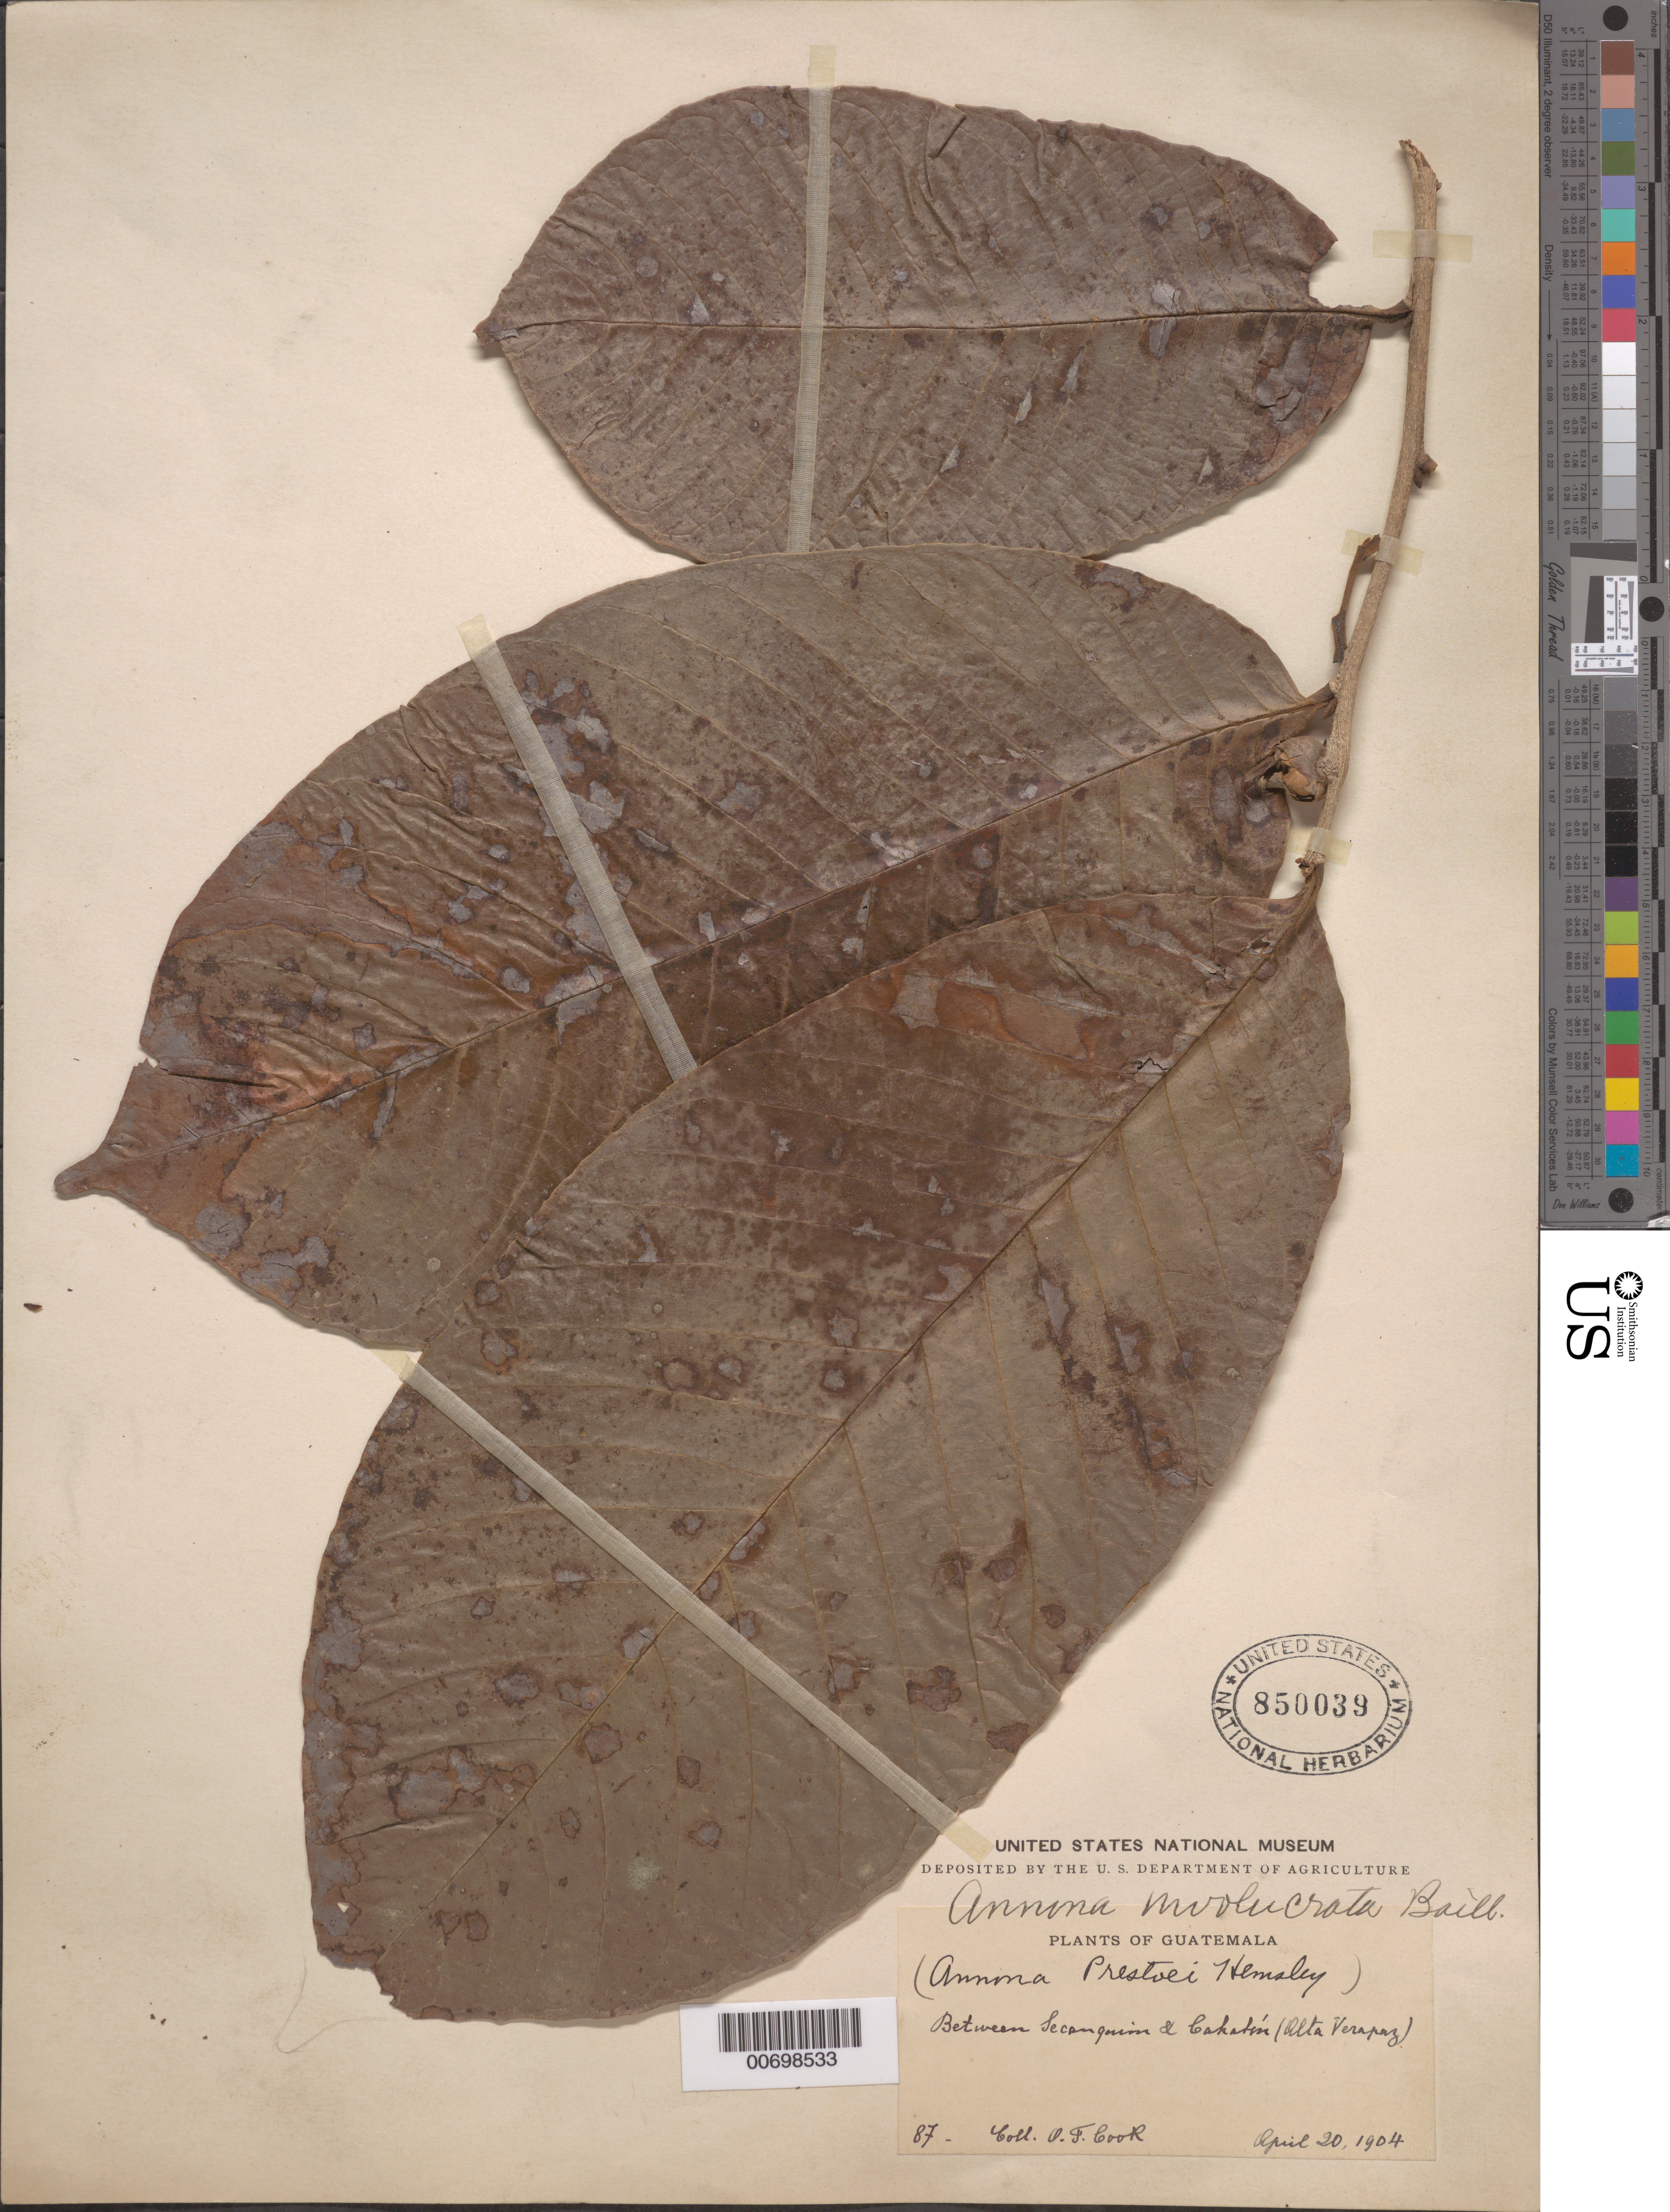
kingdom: Plantae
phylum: Tracheophyta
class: Magnoliopsida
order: Magnoliales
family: Annonaceae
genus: Annona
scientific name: Annona involucrata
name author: Baill.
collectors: O. F. Cook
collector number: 87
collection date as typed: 20 Apr 1904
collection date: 1904-04-20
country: Guatemala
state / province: Alta Verapaz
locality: between Lanquin and Cahabon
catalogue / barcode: US 850039